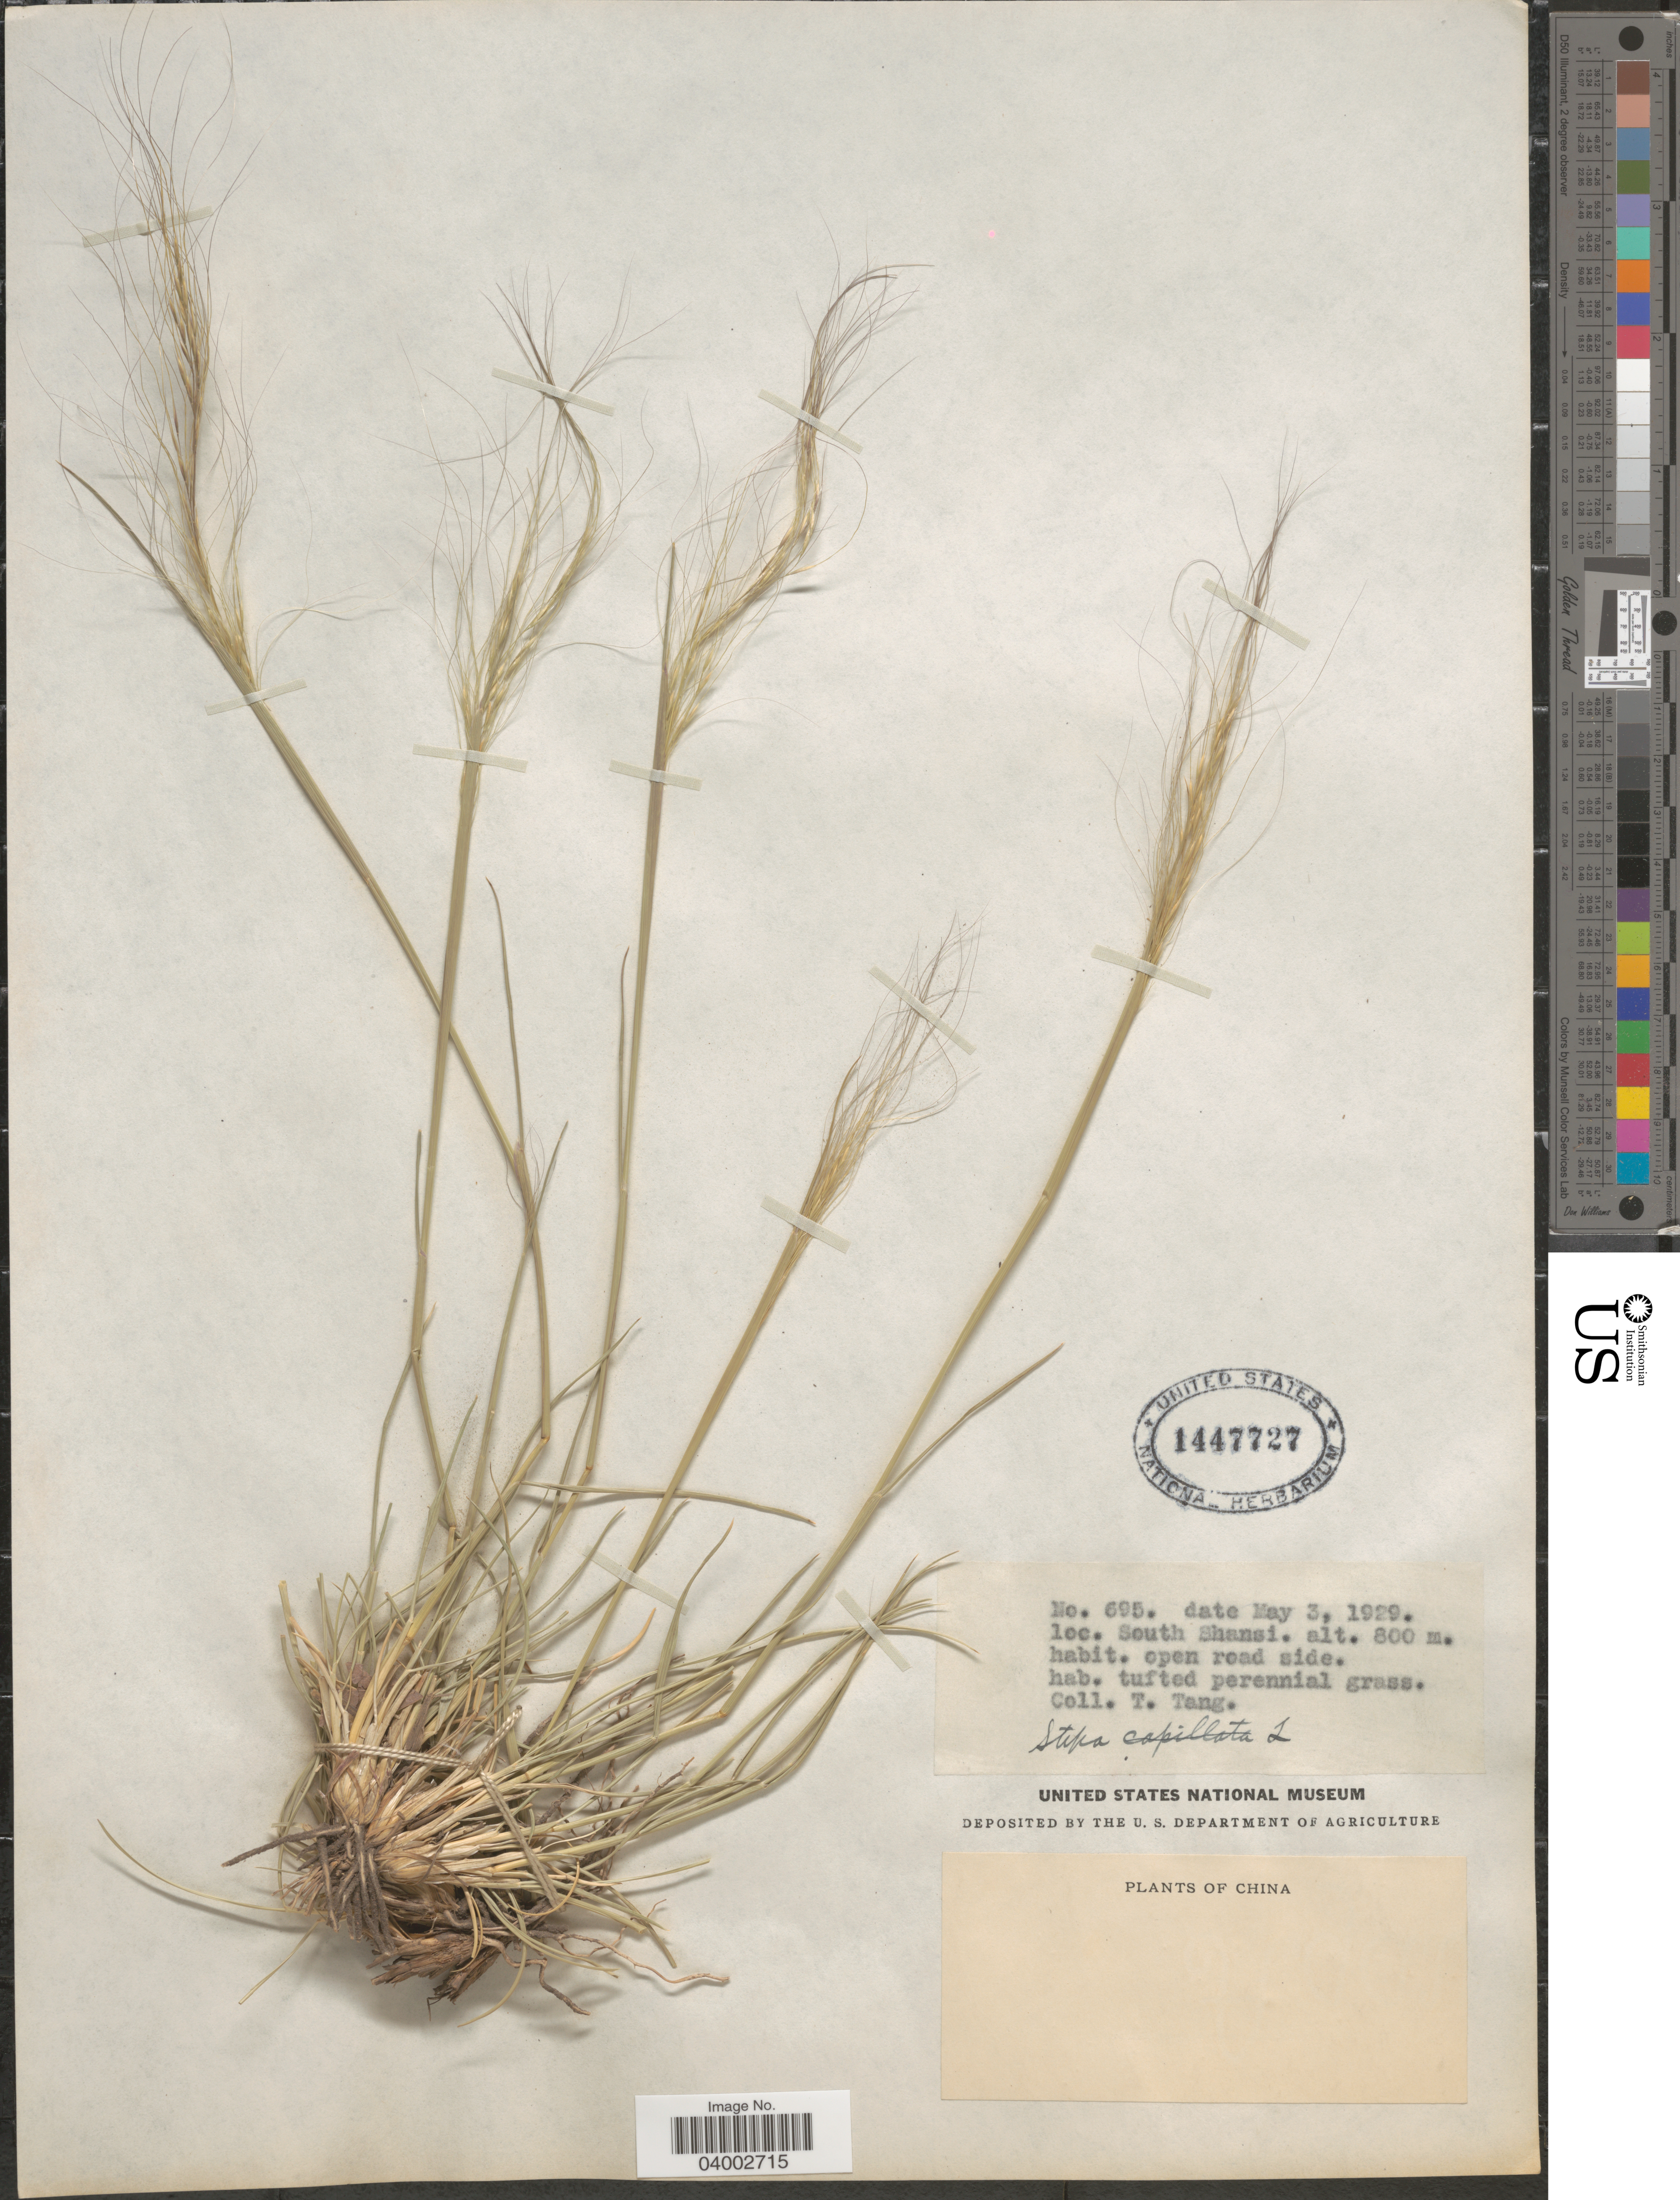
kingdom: Plantae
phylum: Tracheophyta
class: Liliopsida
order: Poales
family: Poaceae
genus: Stipa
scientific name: Stipa bungeana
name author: Trin.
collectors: T. Tang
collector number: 695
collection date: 1929-05-03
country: China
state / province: Shanxi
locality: South Shansi.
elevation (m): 800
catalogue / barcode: US 1447727